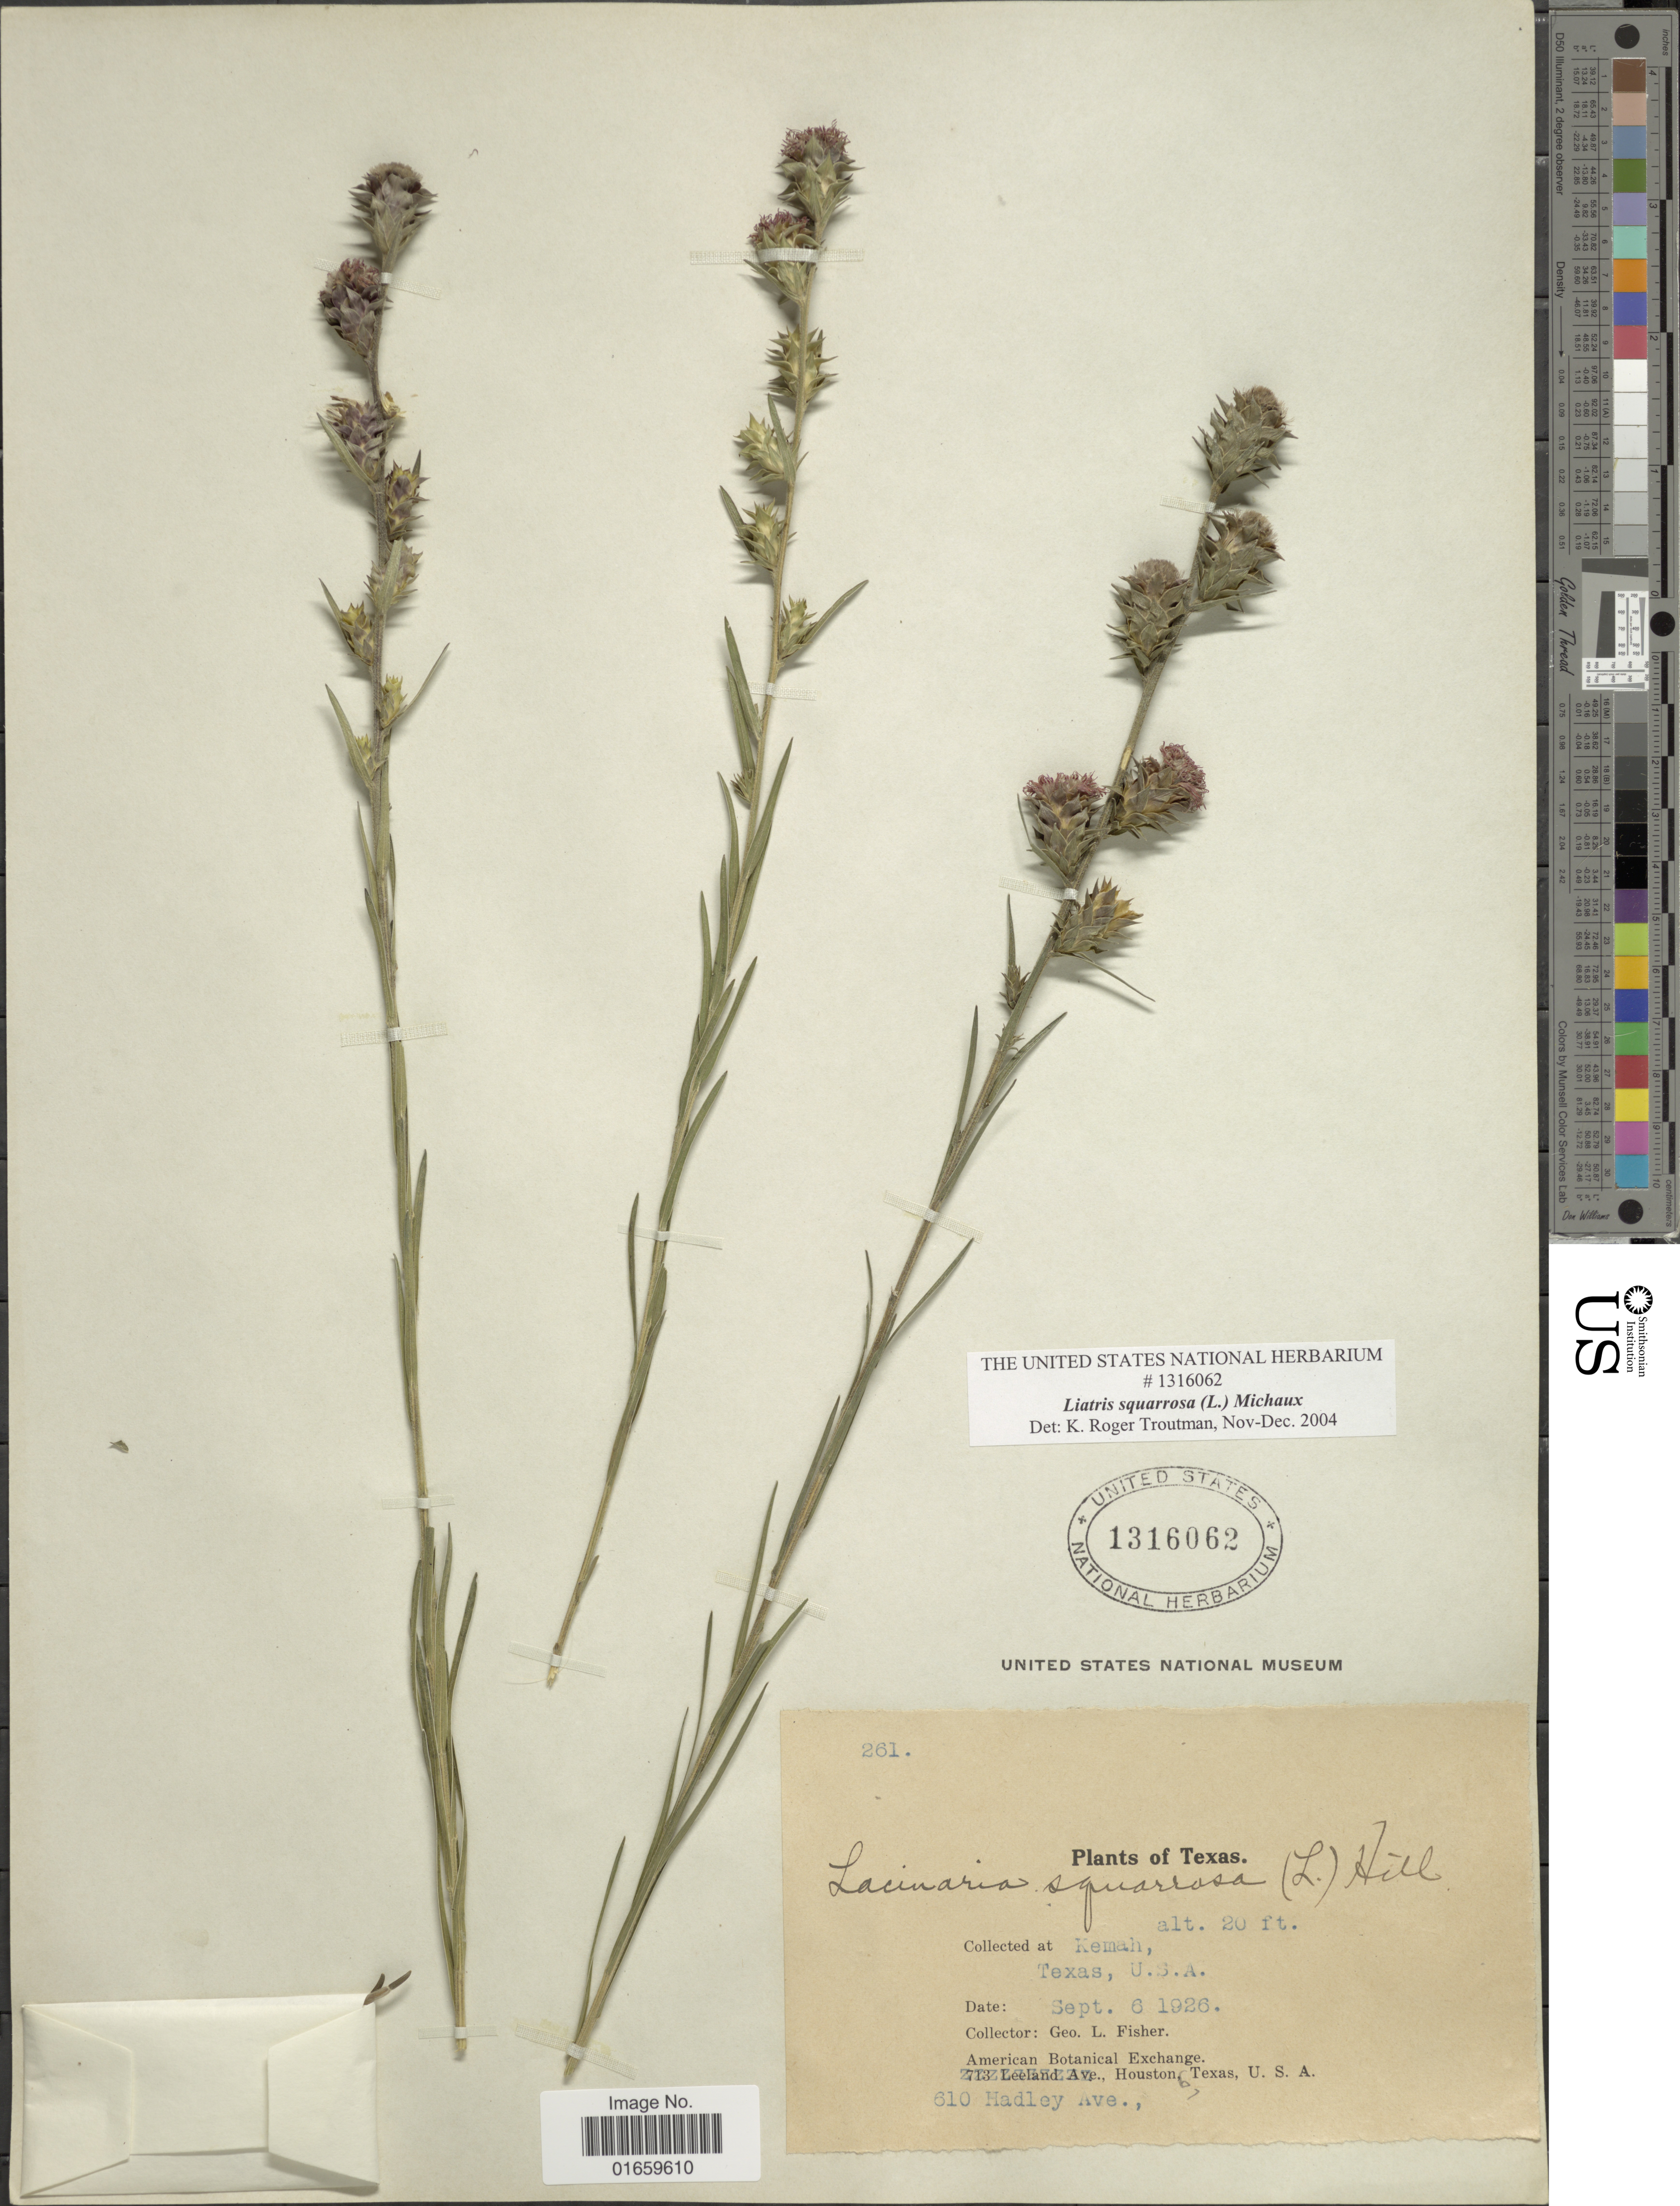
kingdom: Plantae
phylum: Tracheophyta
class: Magnoliopsida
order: Asterales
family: Asteraceae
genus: Liatris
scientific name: Liatris squarrosa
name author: (L.) Michx.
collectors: G. L. Fisher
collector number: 261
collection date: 1926-09-06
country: United States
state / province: Texas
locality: Kemah, Texas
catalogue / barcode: US 1316062